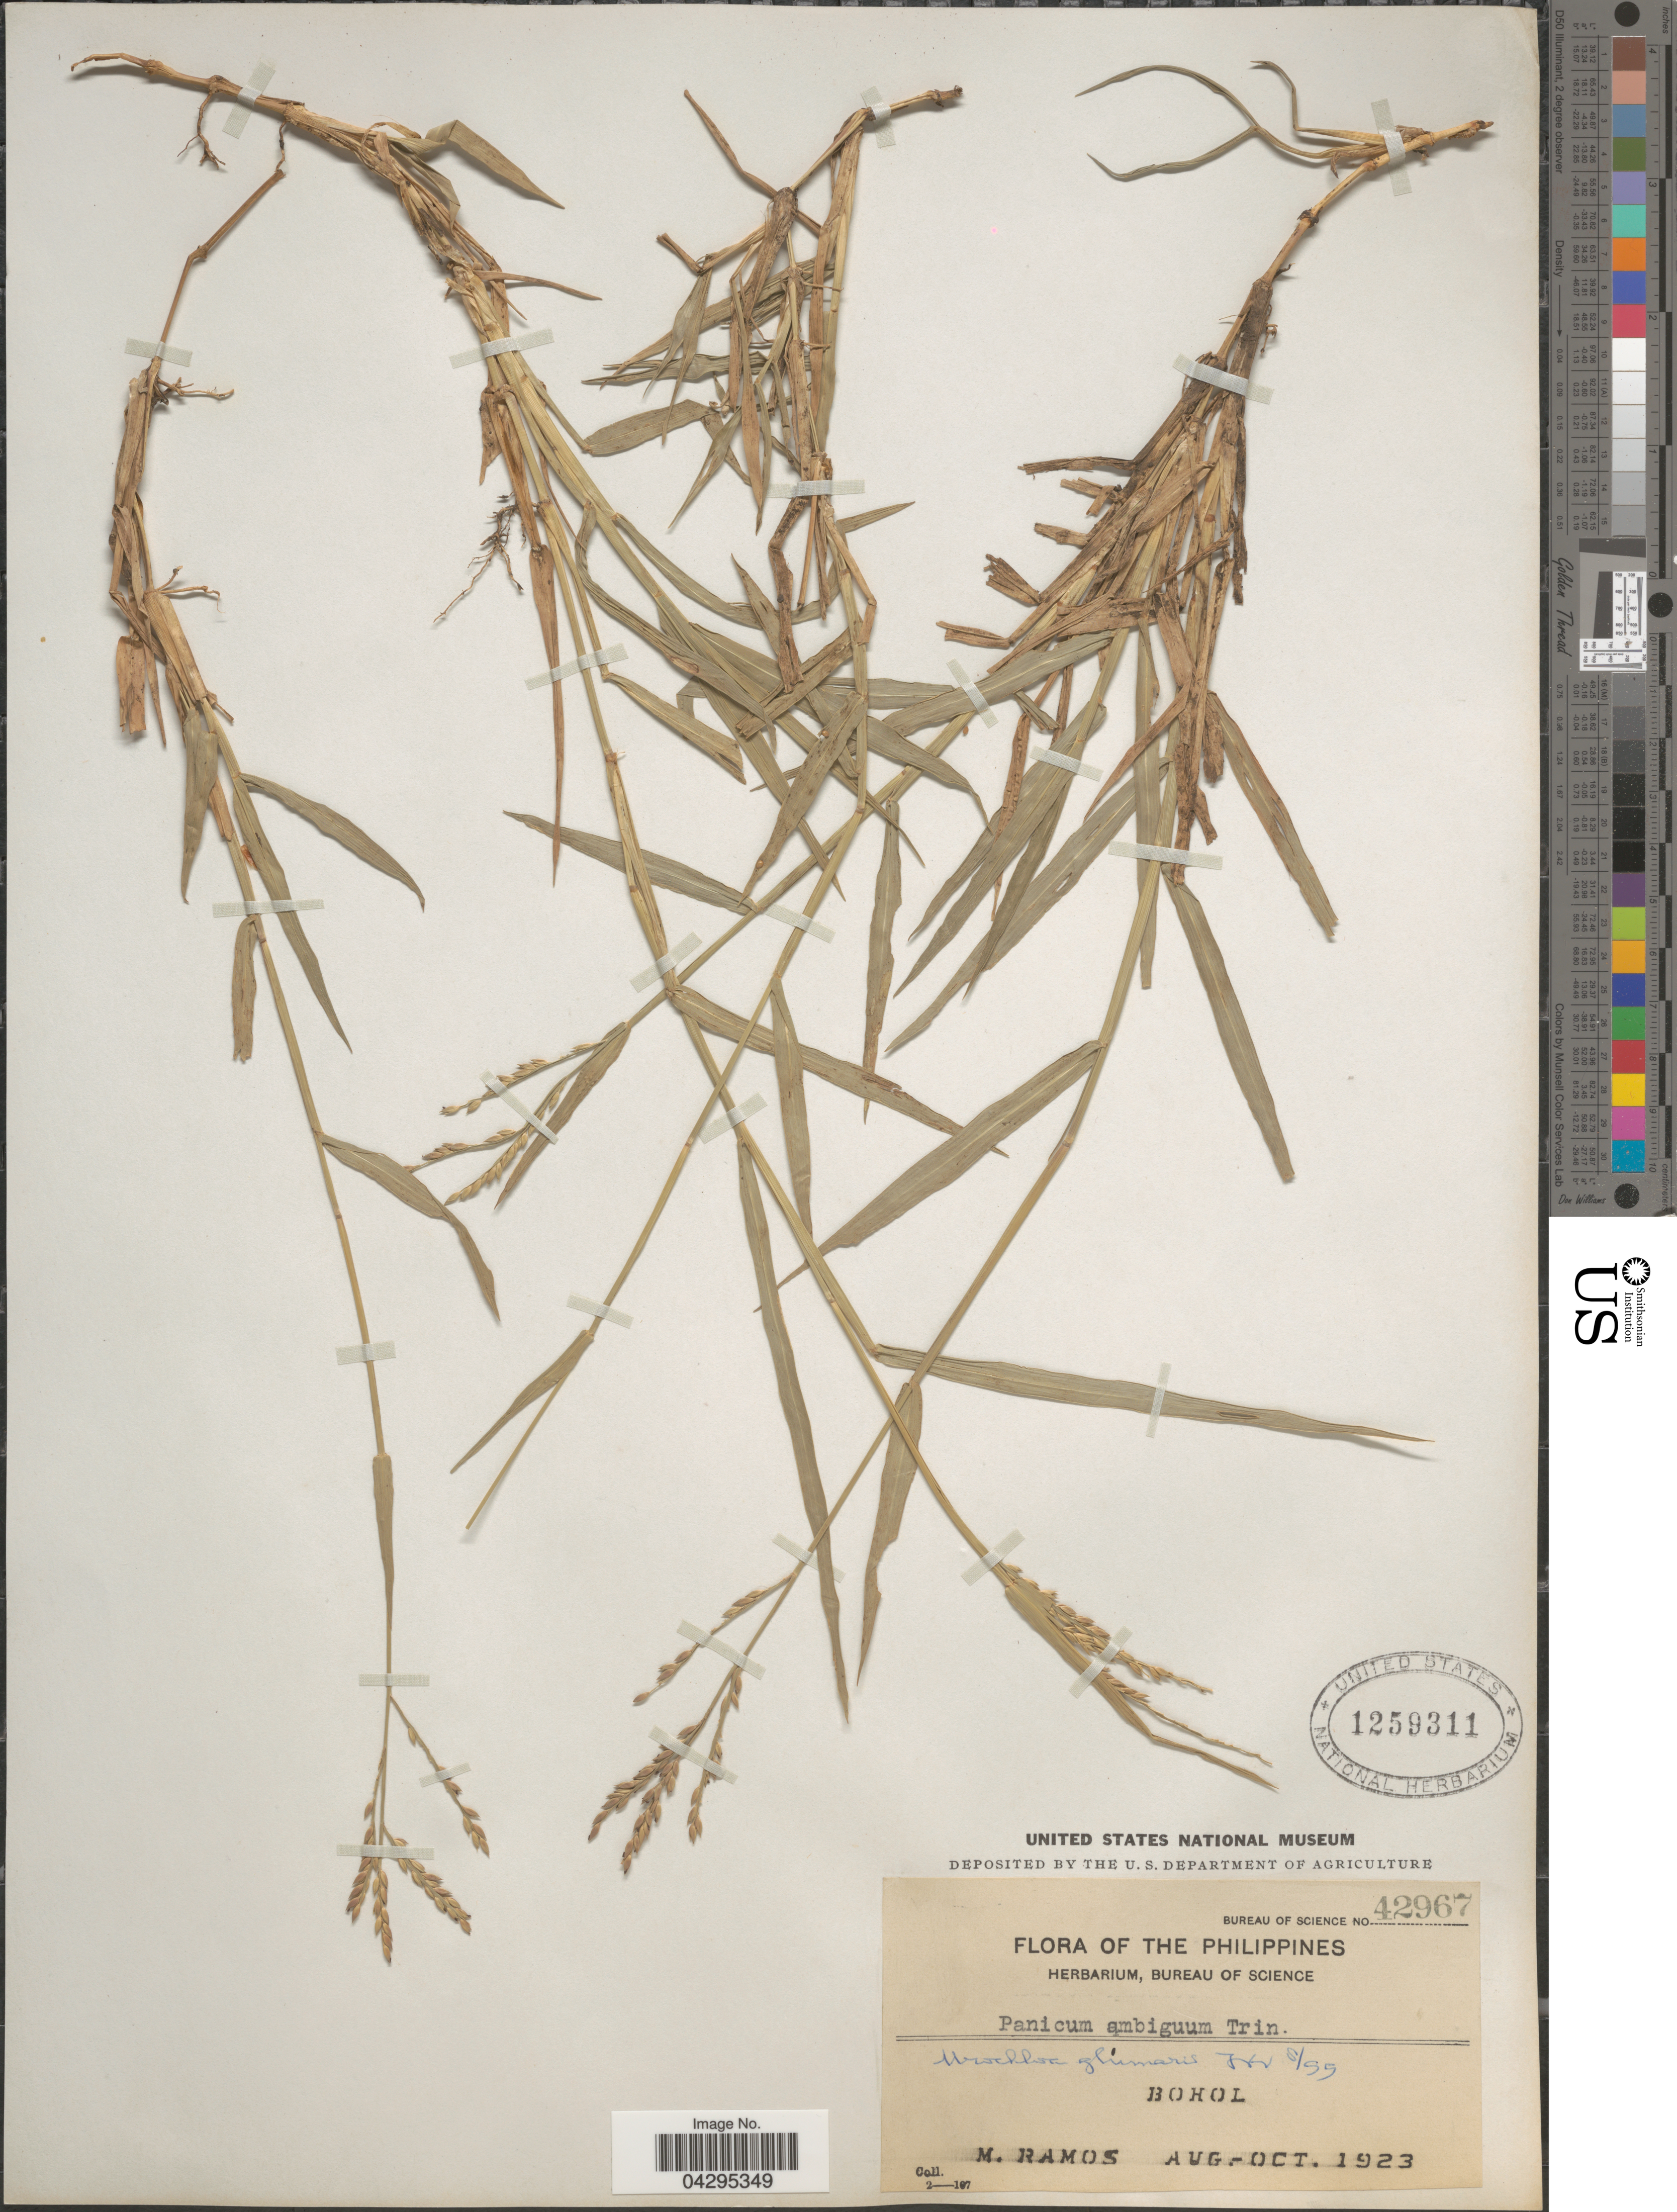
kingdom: Plantae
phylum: Tracheophyta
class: Liliopsida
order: Poales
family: Poaceae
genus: Urochloa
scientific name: Urochloa glumaris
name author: (Trin.) Veldkamp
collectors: M. Ramos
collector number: Bureau Of Science 42967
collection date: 1923-08/1923-10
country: Philippines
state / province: Central Visayas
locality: Bohol.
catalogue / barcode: US 1259311